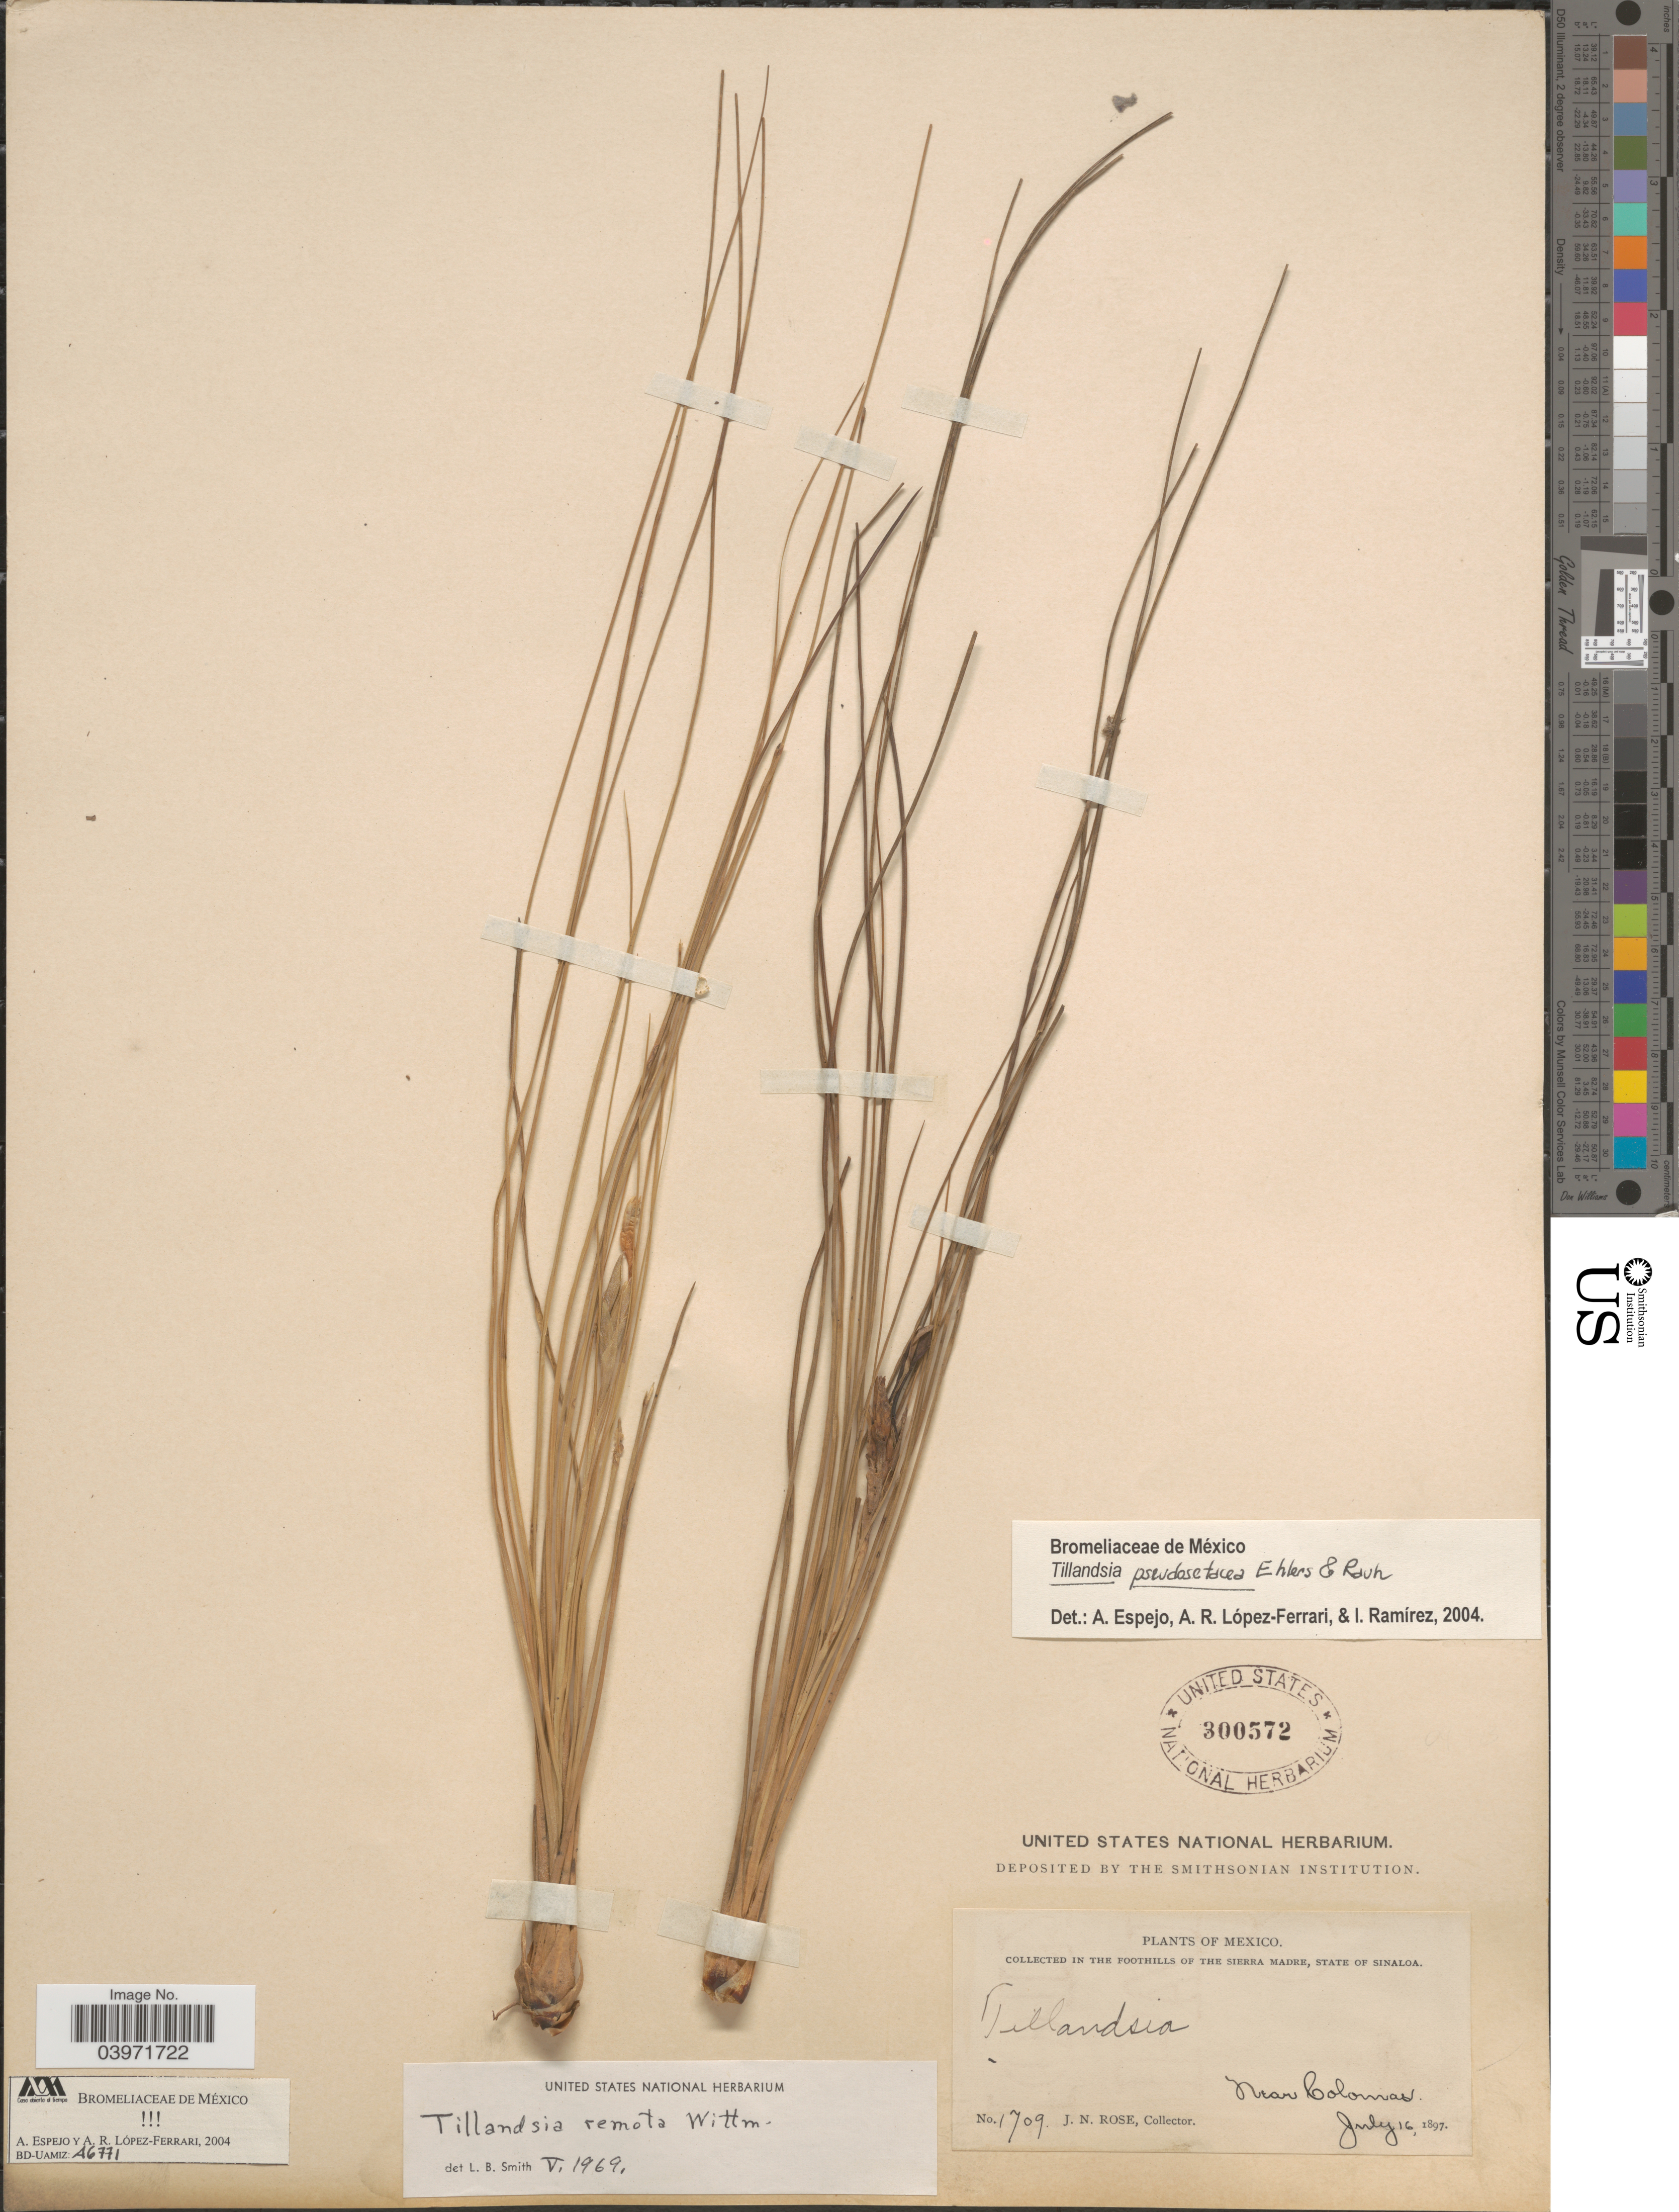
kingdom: Plantae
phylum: Tracheophyta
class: Liliopsida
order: Poales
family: Bromeliaceae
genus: Tillandsia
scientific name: Tillandsia pseudosetacea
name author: Ehlers & Rauh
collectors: J. N. Rose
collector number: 1709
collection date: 1897-07-16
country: Mexico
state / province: Sinaloa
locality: In the foothills of the Sierra Madre. Near Colomas.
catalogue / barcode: US 300572